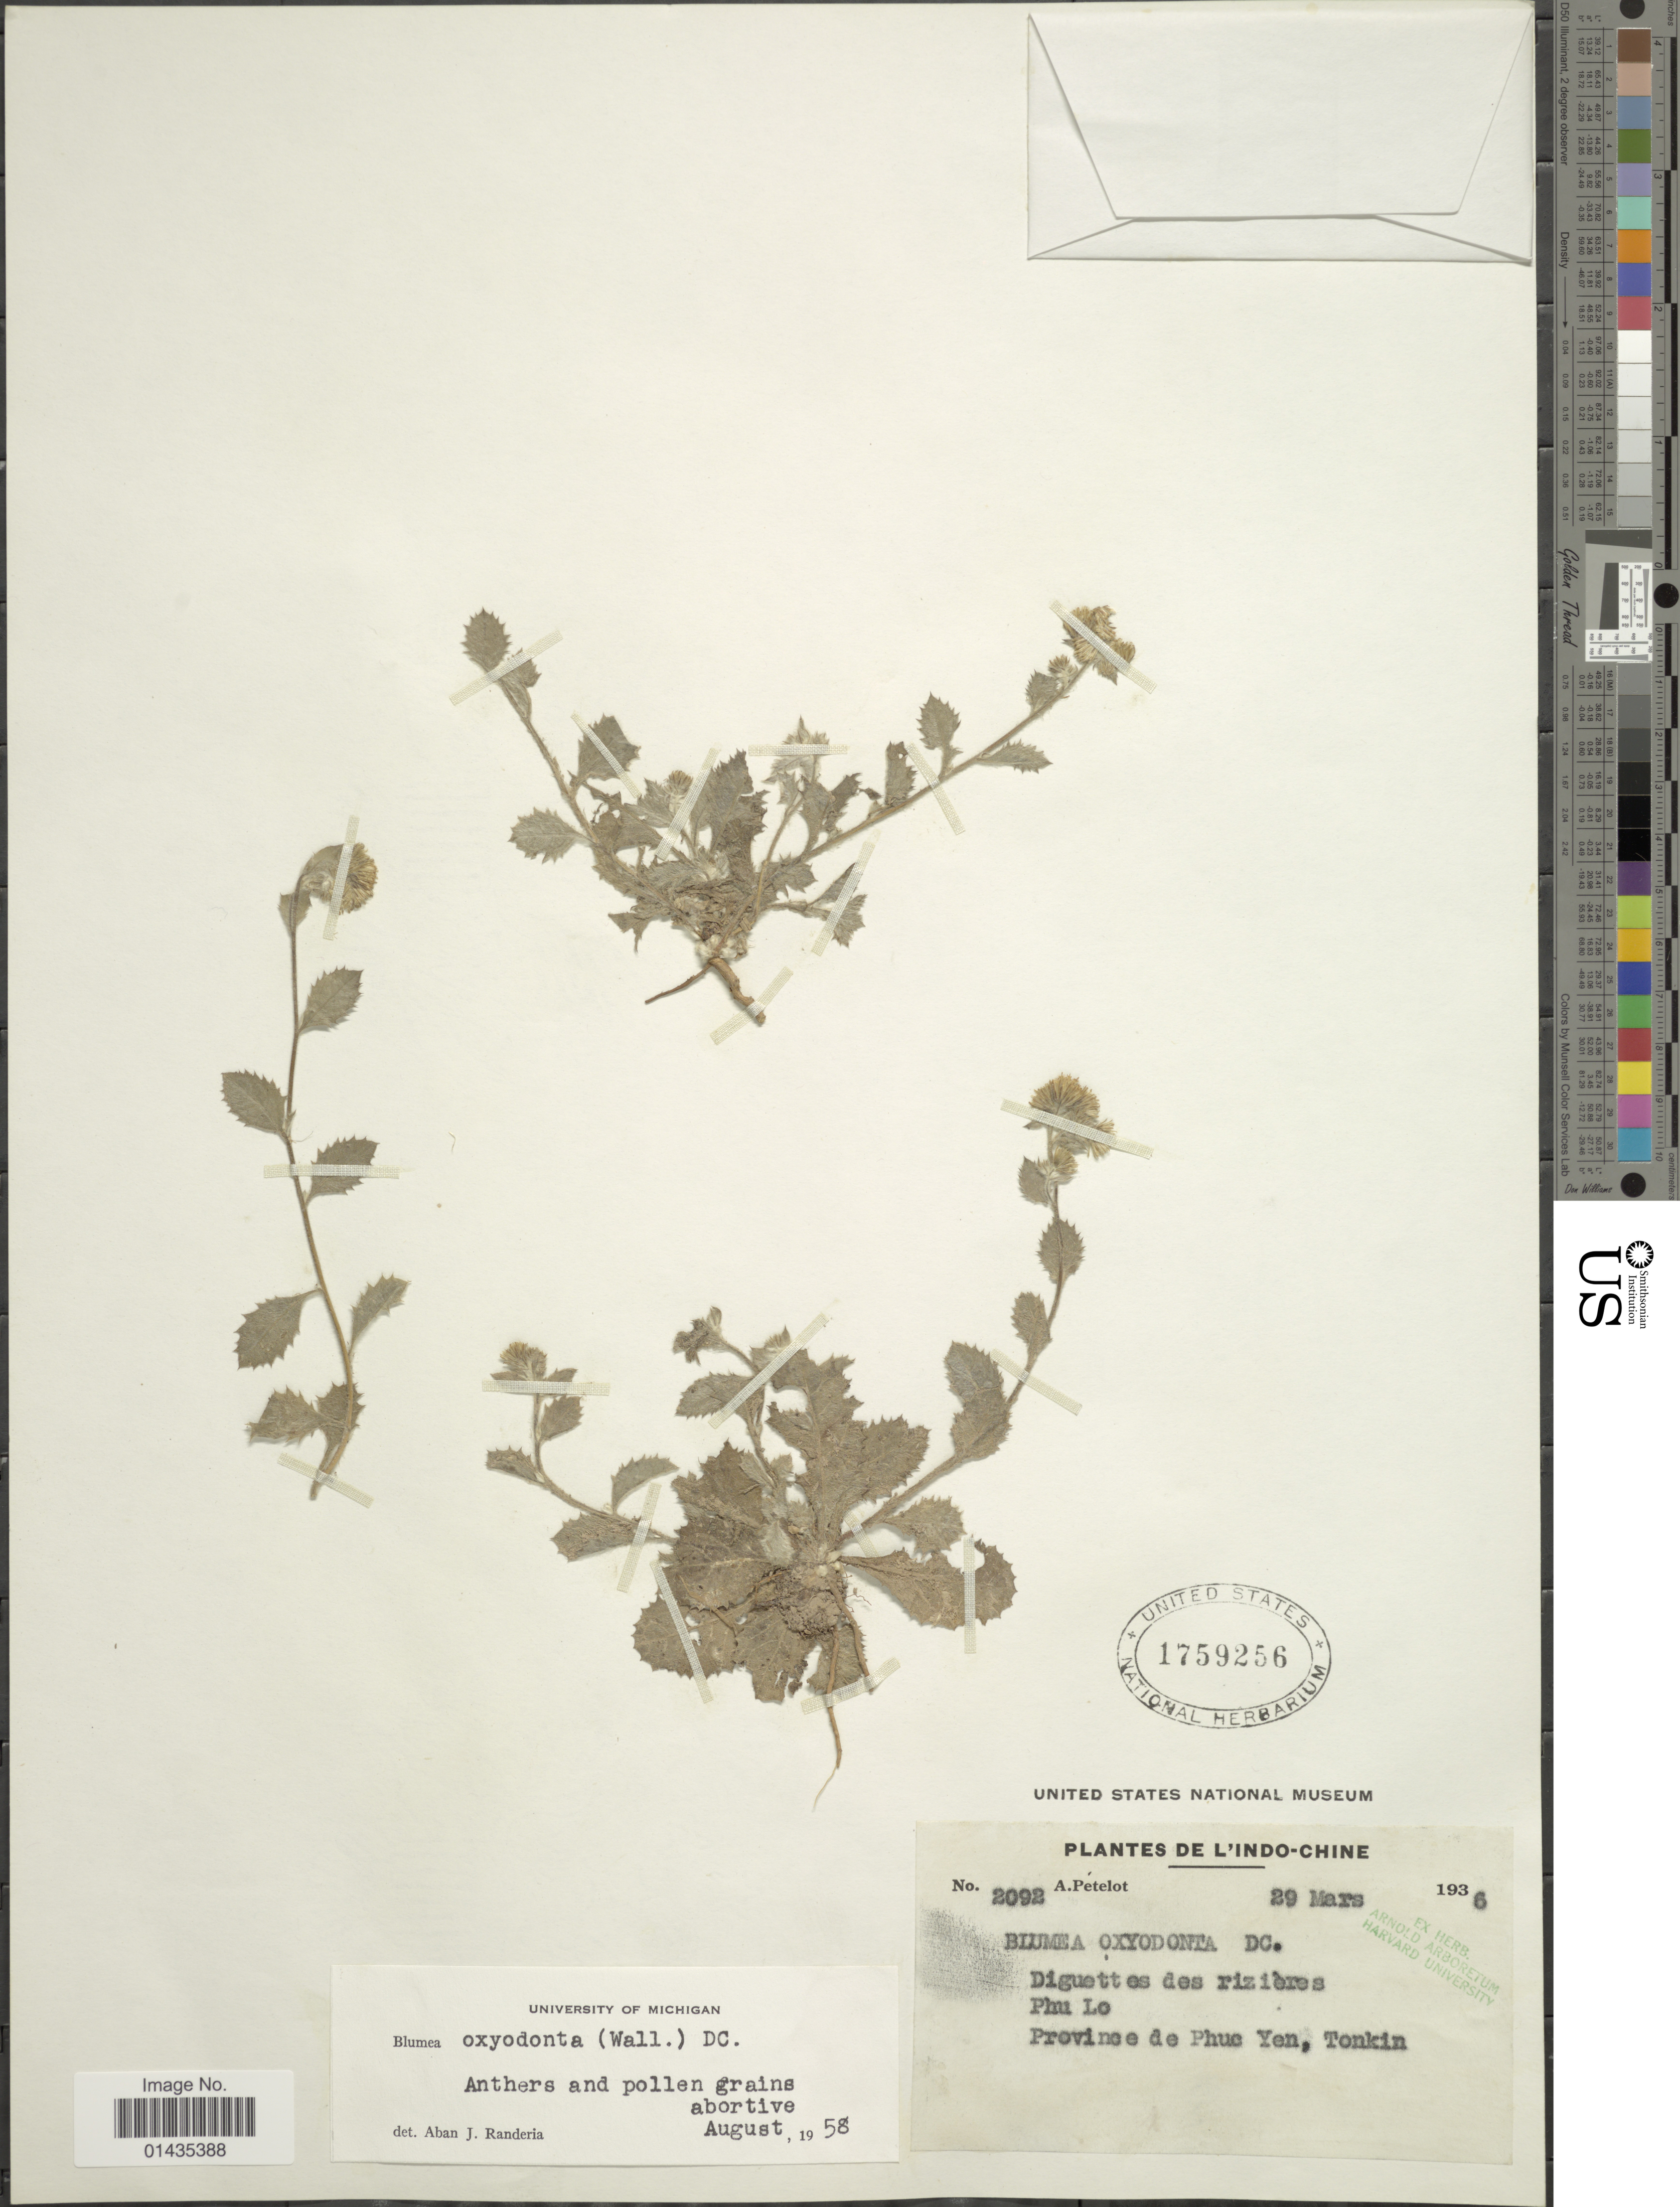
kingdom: Plantae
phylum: Tracheophyta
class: Magnoliopsida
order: Asterales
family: Asteraceae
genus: Blumea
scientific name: Blumea oxyodonta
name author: DC.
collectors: A. Petelot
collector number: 2092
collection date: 1936-03-29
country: Vietnam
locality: L'Indo-Chine, Phu Lo, Province de Phuc Yen, Tonkin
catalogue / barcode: US 1759256